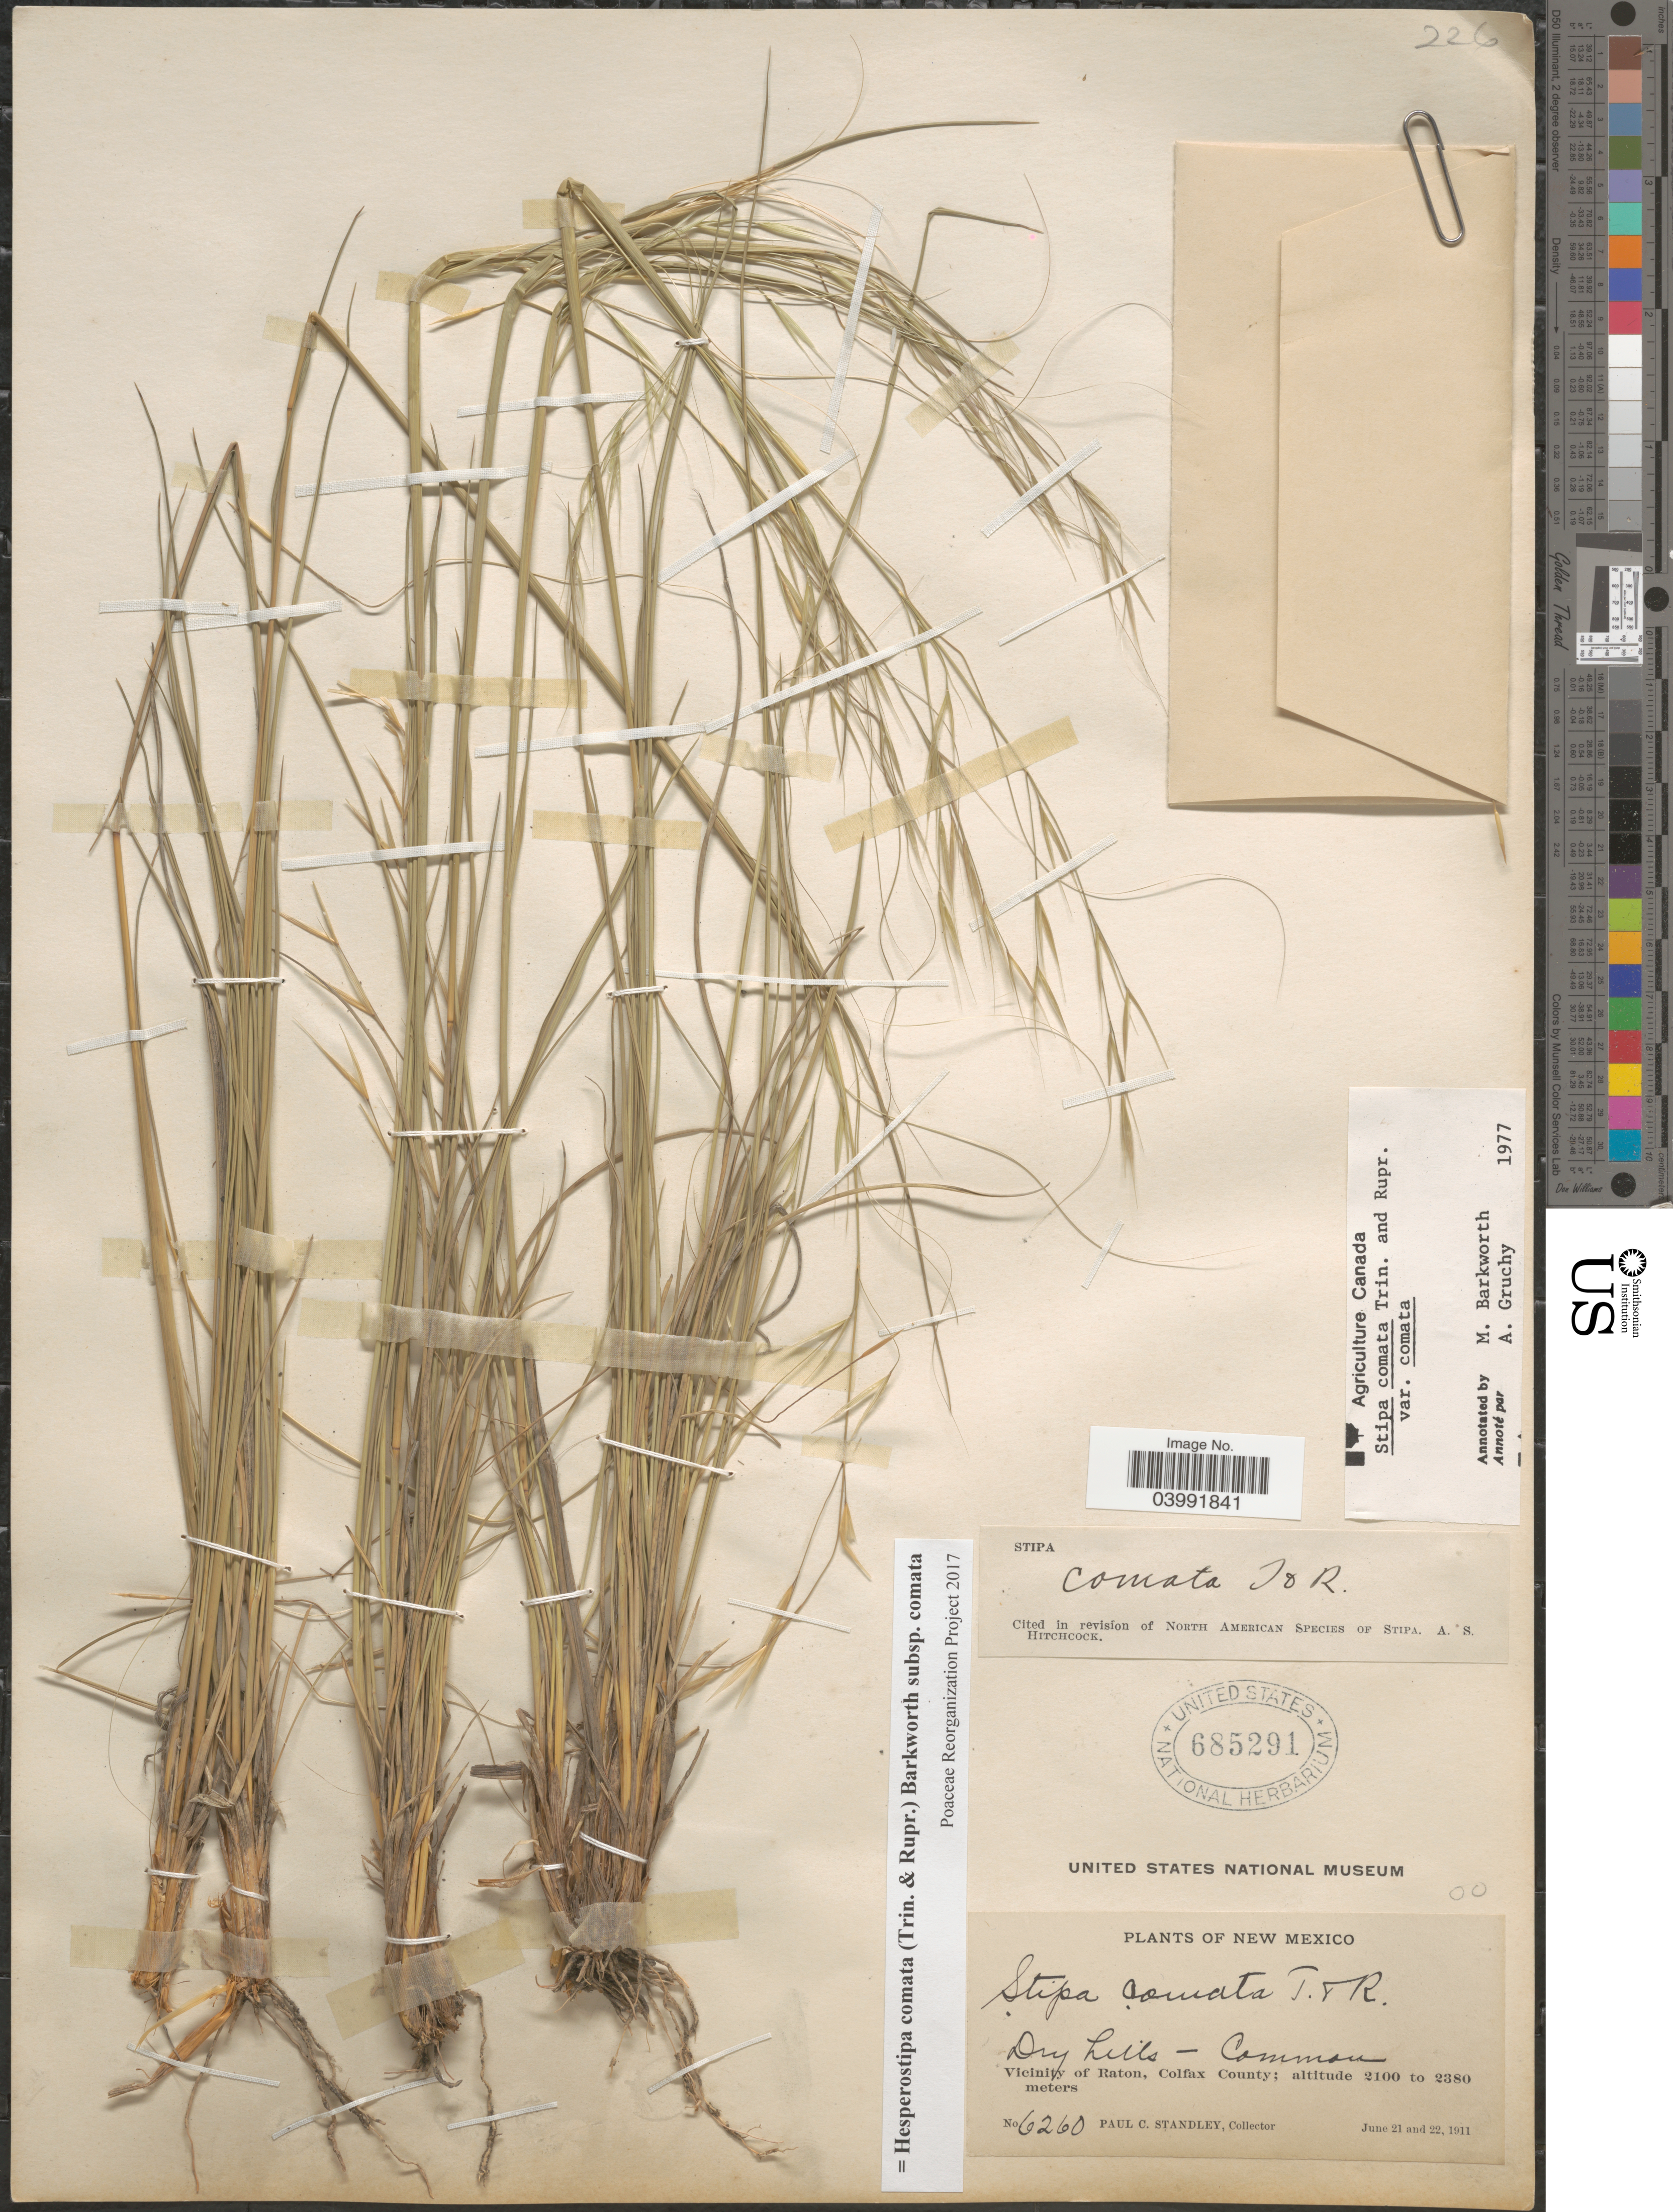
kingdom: Plantae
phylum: Tracheophyta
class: Liliopsida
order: Poales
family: Poaceae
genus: Hesperostipa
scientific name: Hesperostipa comata subsp. comata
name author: (Trin. & Rupr.) Barkworth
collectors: P. C. Standley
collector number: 6260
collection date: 1911-06-21/1911-06-22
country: United States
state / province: New Mexico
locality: Dry hills. Vicinity of Raton, Colfax County.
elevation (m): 2100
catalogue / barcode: US 685291